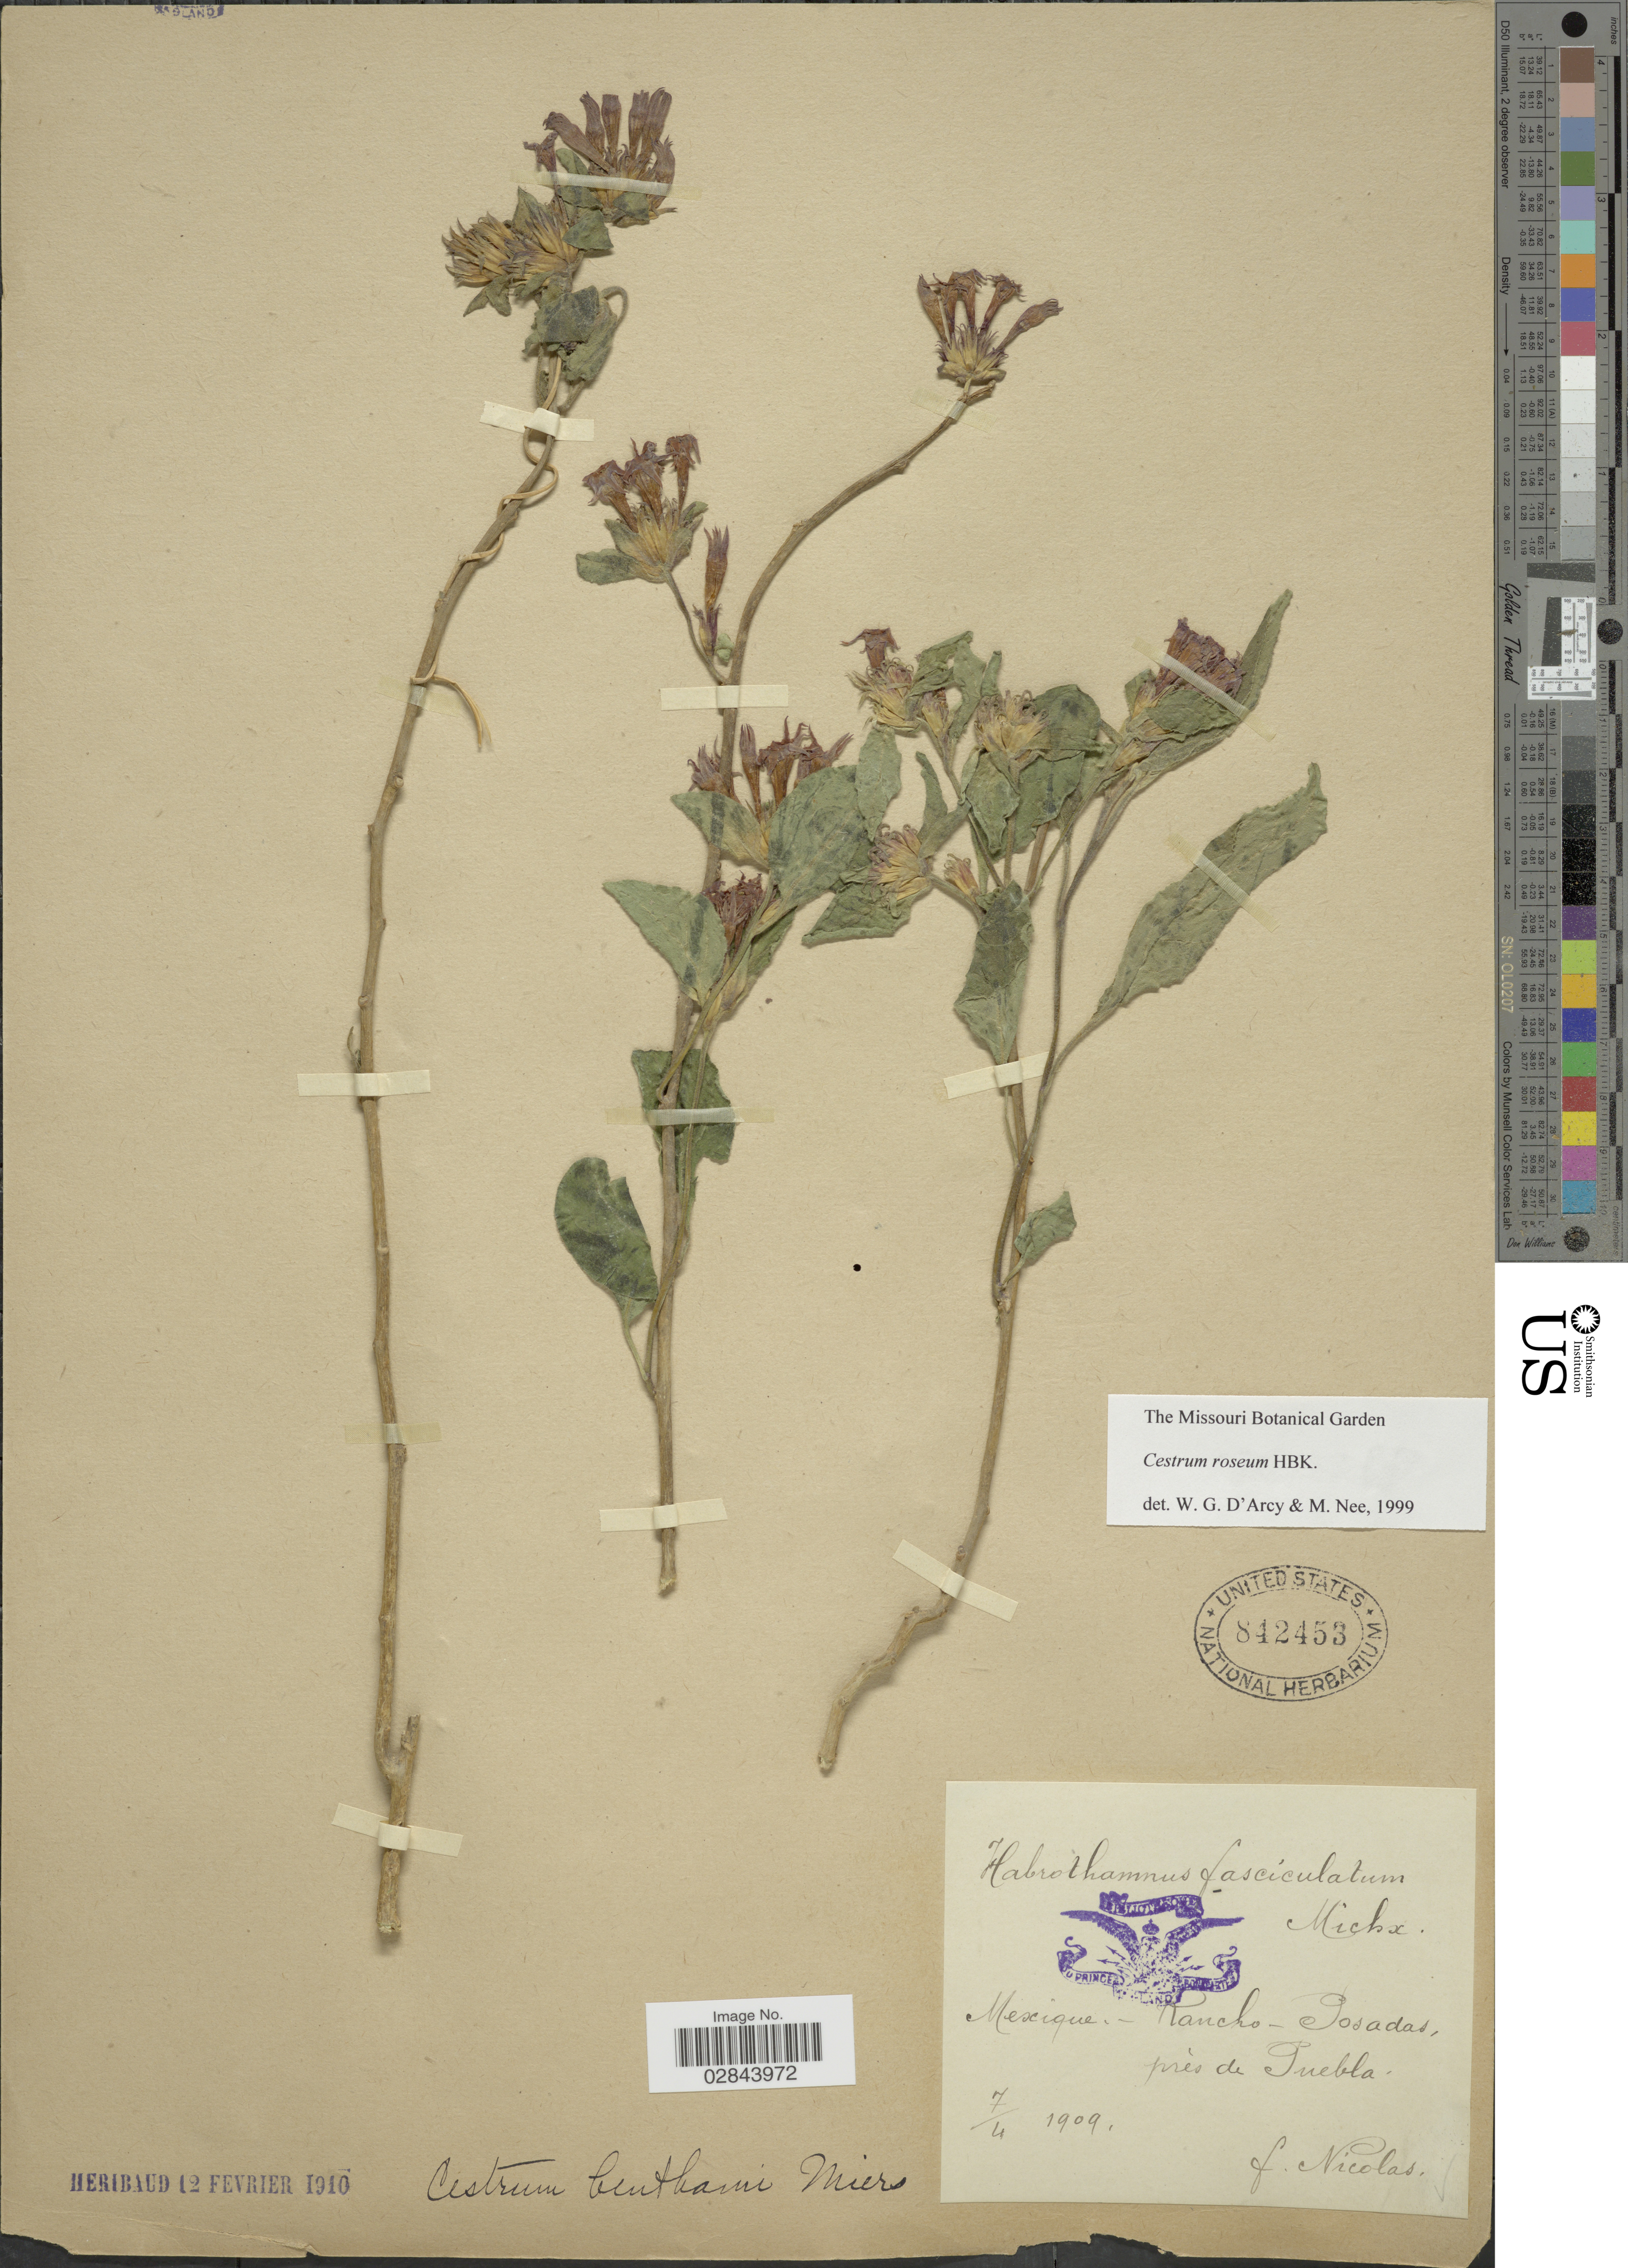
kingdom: Plantae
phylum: Tracheophyta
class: Magnoliopsida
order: Solanales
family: Solanaceae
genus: Cestrum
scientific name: Cestrum roseum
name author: Kunth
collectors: F. Nicolas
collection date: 1909-04-07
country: Mexico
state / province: Puebla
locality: Rancho - Posadas.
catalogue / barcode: US 842453